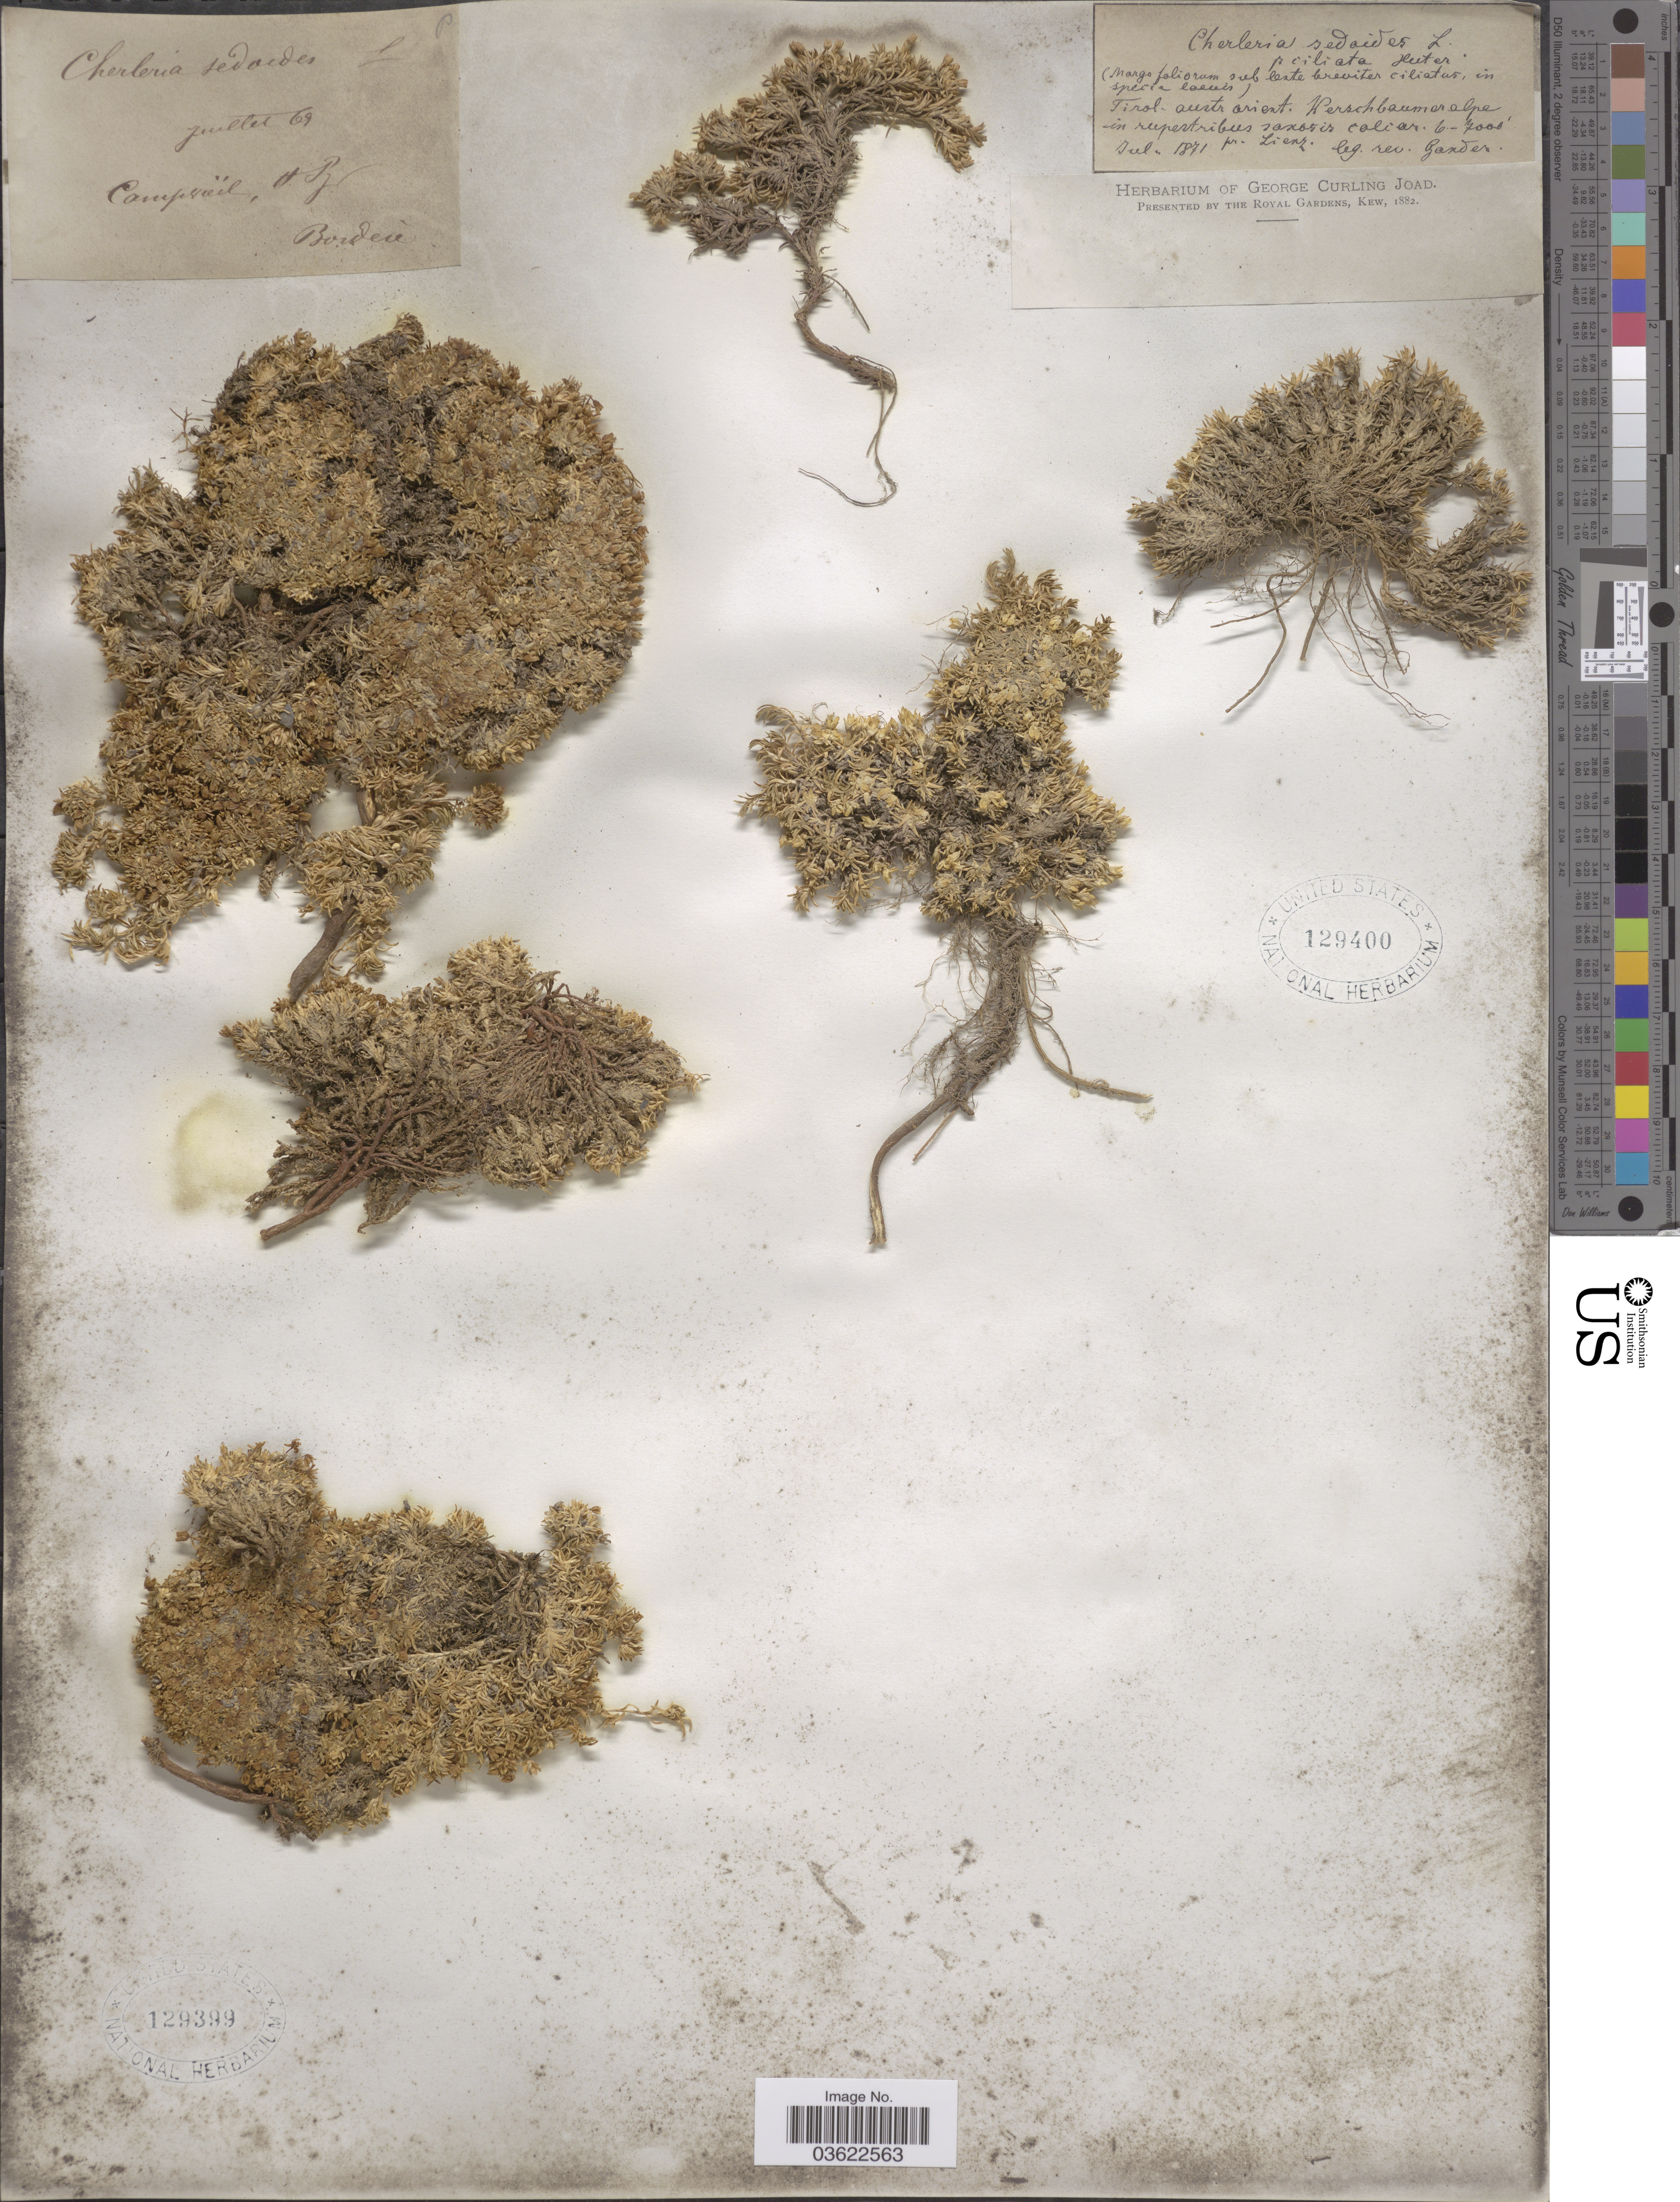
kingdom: Plantae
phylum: Tracheophyta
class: Magnoliopsida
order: Caryophyllales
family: Caryophyllaceae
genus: Cherleria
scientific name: Cherleria sedoides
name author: L.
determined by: Strong, Mark T., (BOT), Smithsonian Institution - National Museum of Natural History (UNITED STATES)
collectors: -- Gander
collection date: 1871-07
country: Austria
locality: Tirol-austr orient. Kerschbaumer alpe. Pr. Lienz.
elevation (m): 1829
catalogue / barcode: US 129400